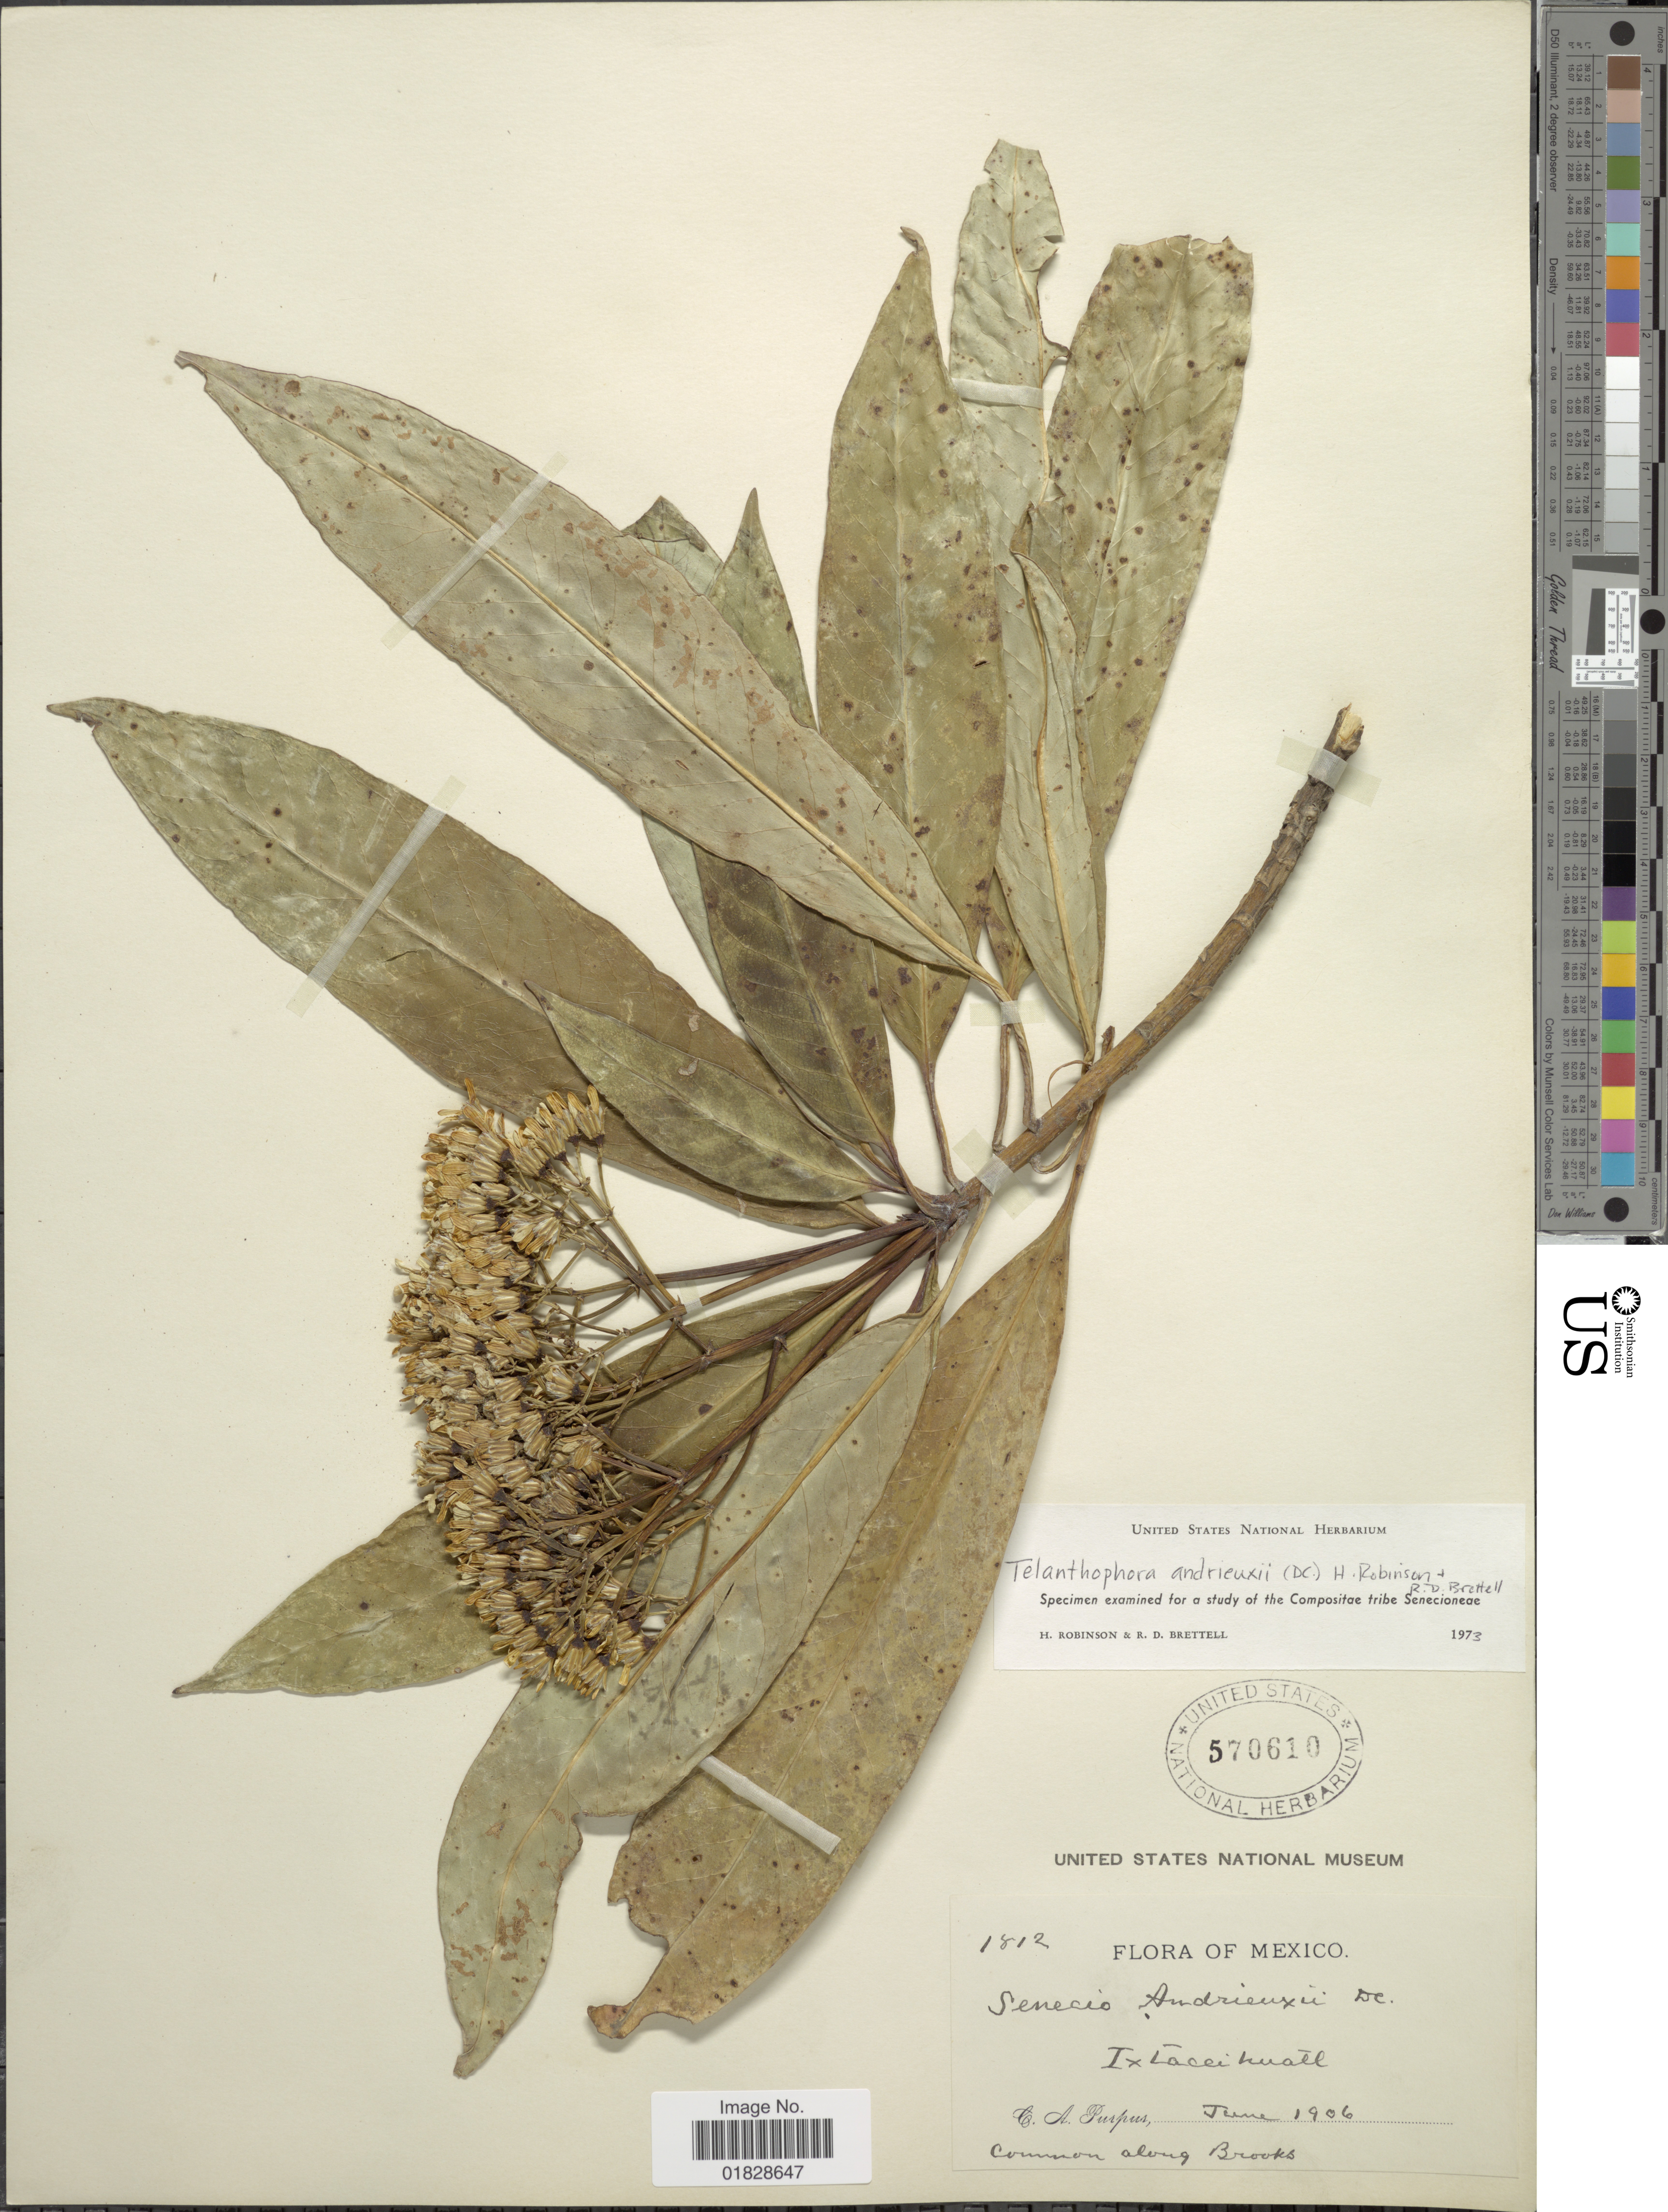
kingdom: Plantae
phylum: Tracheophyta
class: Magnoliopsida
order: Asterales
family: Asteraceae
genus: Telanthophora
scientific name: Telanthophora andrieuxii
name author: (DC.) H. Rob. & Brettell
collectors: C. A. Purpus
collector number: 1812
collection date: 1906-06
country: Mexico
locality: Ixtaccihuatl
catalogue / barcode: US 570610